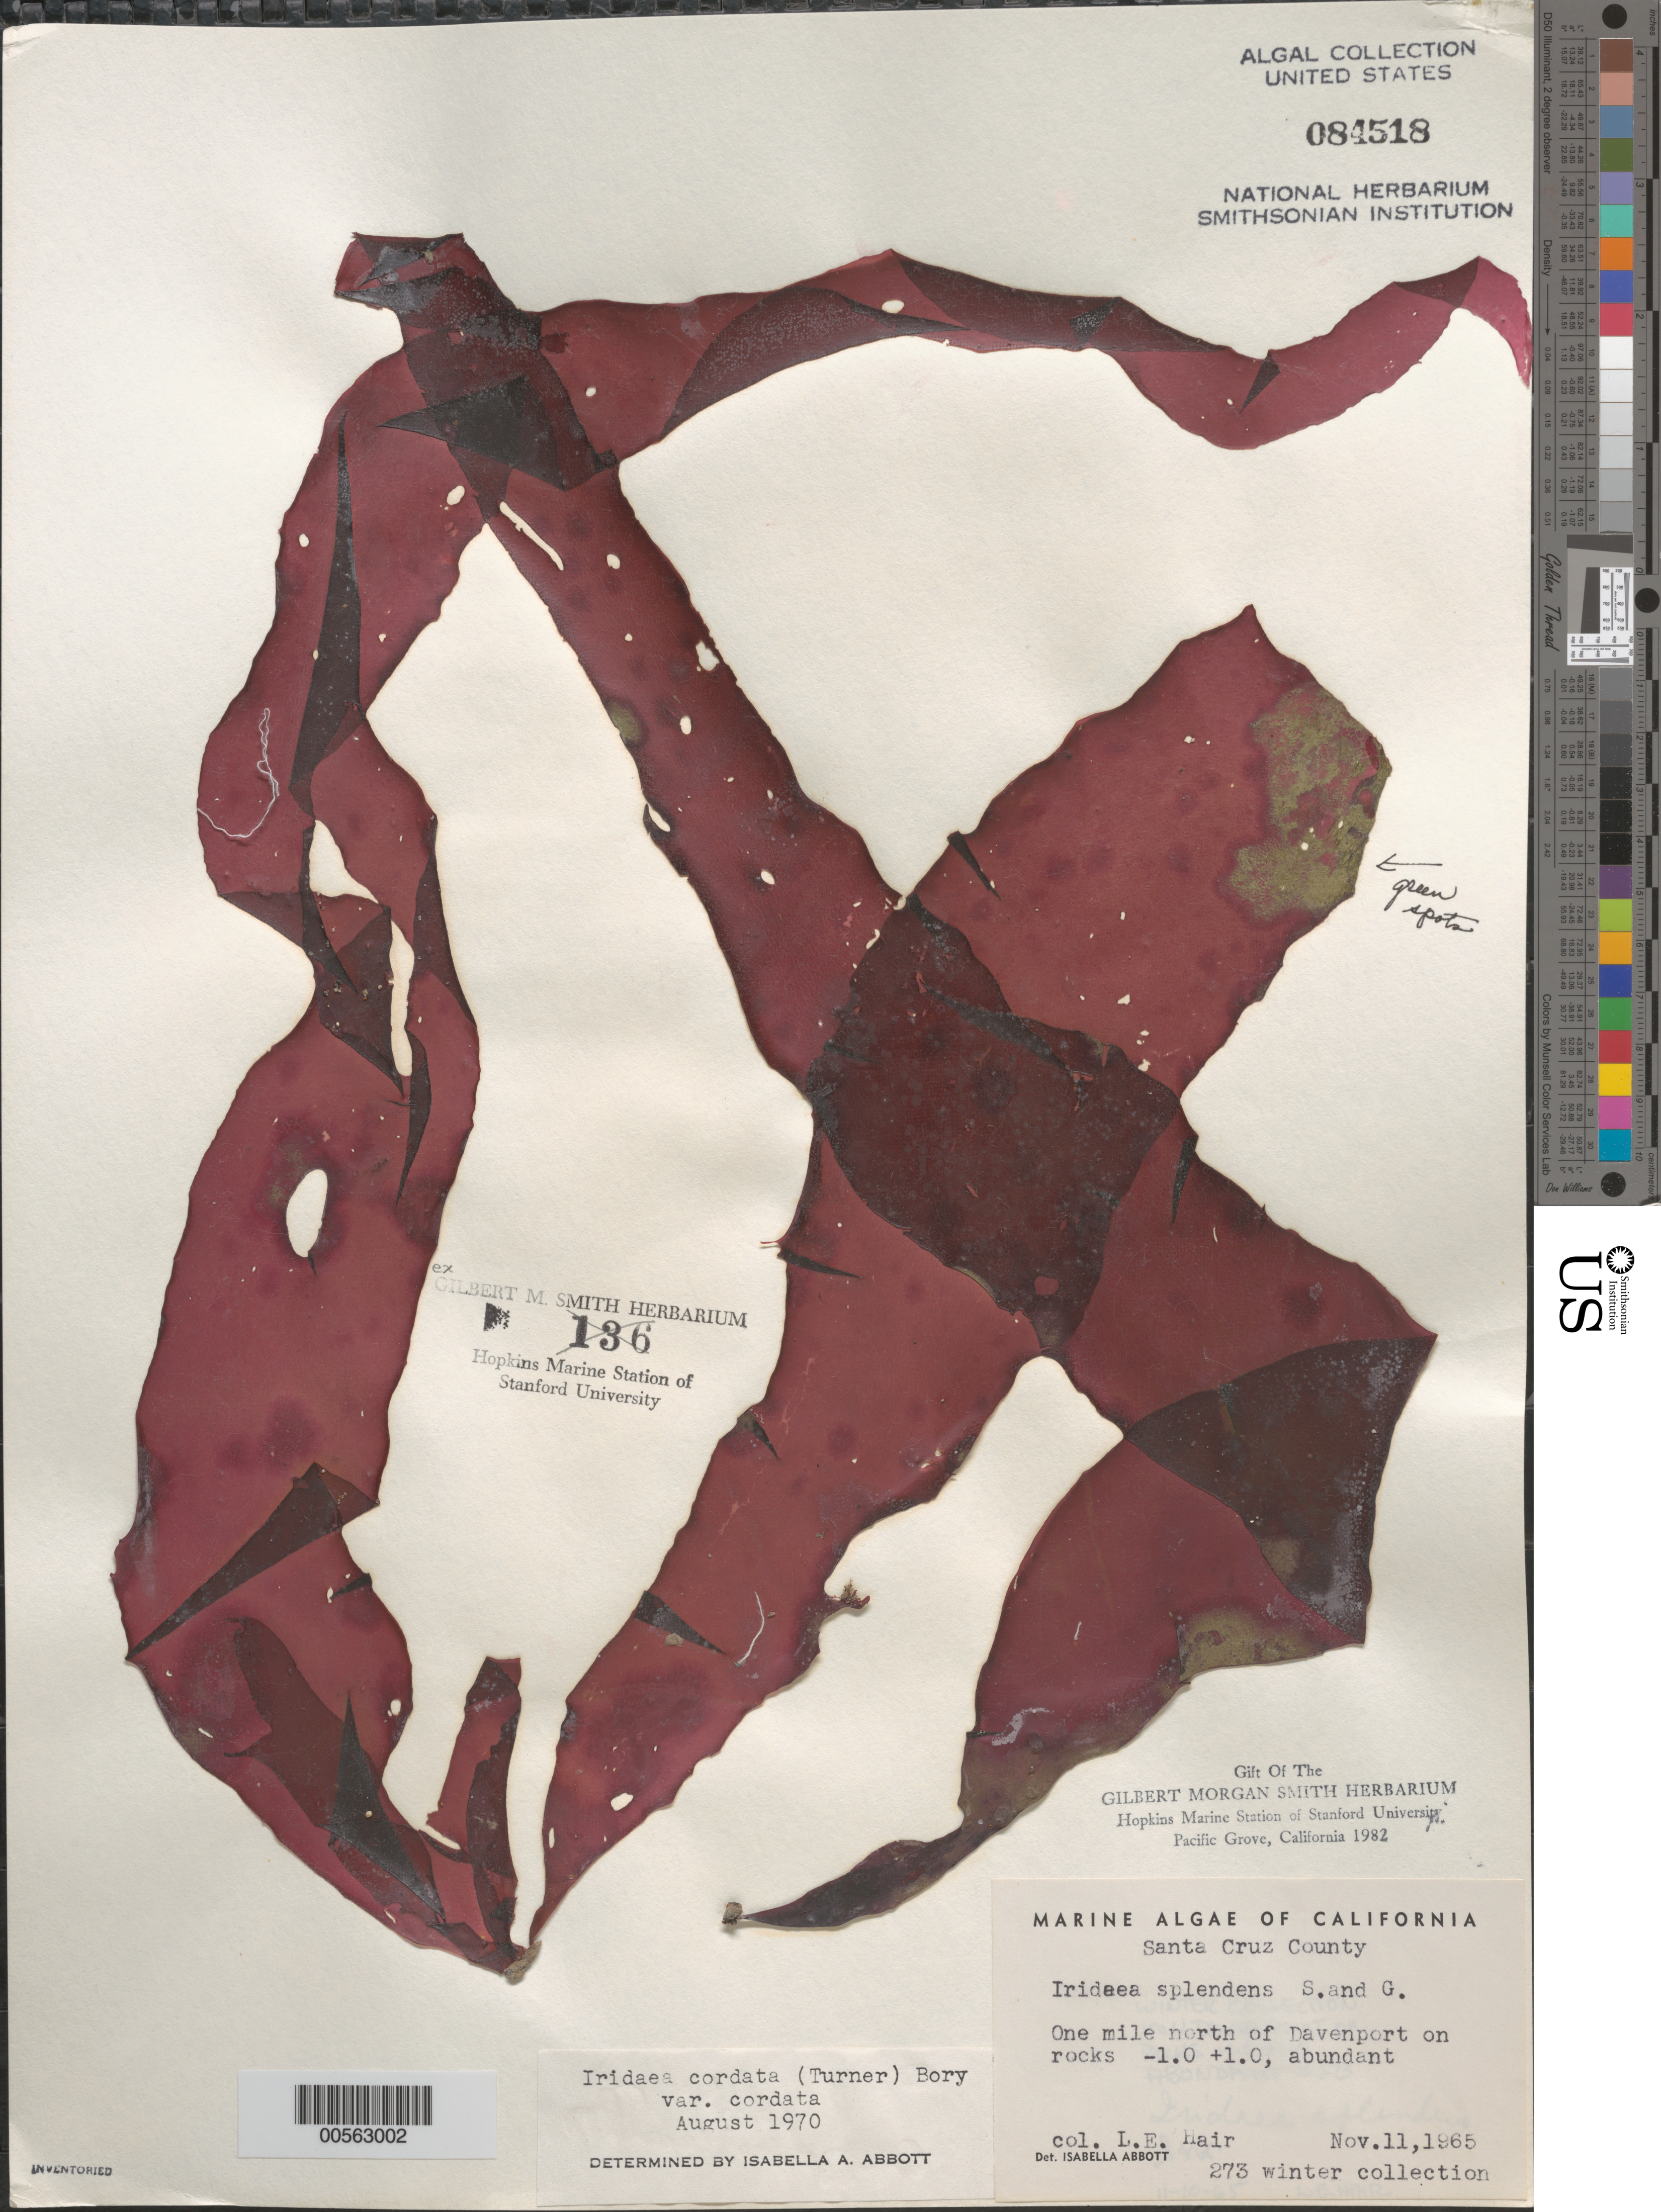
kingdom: Plantae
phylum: Rhodophyta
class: Florideophyceae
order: Gigartinales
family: Gigartinaceae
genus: Iridaea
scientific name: Iridaea cordata var. cordata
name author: (Turner) Bory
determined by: Abbott, Isabella A.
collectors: L. Hair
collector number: Leh 273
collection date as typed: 11 Nov 1965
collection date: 1965-11-11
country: United States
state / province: California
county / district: Santa Cruz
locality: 1 mile north of Davenport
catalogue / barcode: US 84518